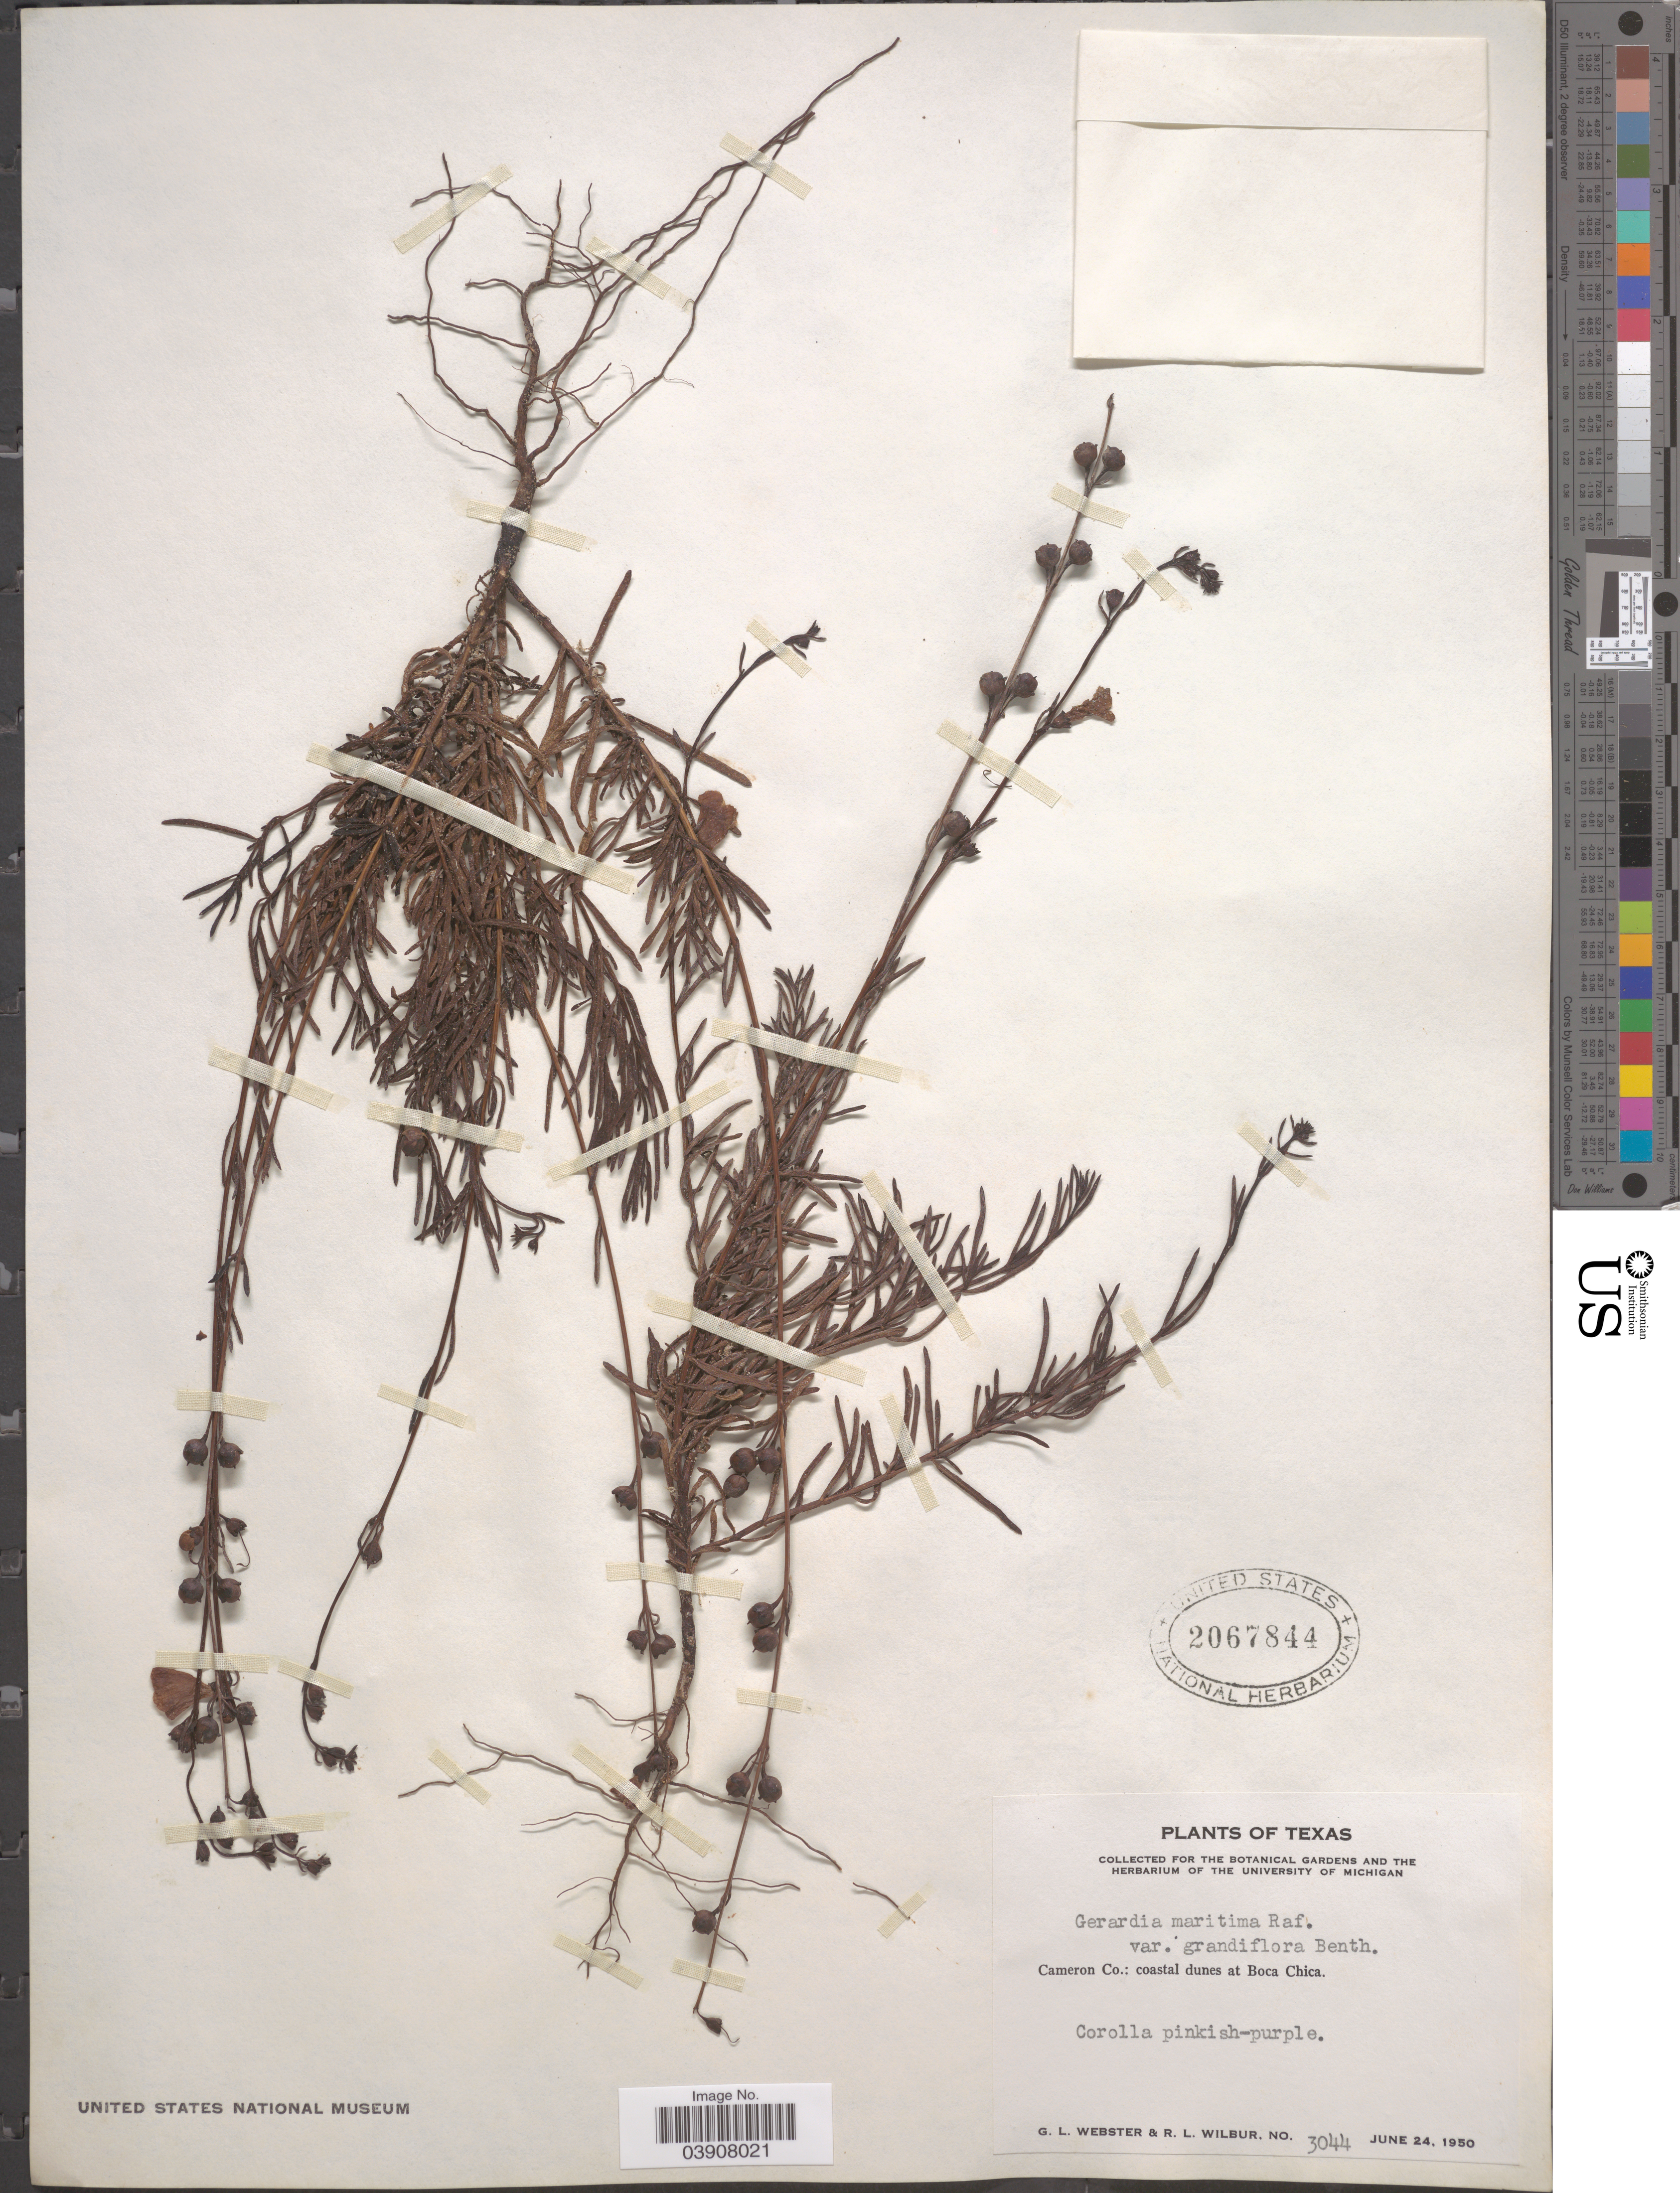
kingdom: Plantae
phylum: Tracheophyta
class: Magnoliopsida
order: Lamiales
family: Orobanchaceae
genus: Agalinis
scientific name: Agalinis maritima var. grandiflora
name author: (Benth.) Pennell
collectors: G. L. Webster & R. L. Wilbur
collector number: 3044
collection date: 1950-06-24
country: United States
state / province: Texas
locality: Cameron Co.: coastal dunes at Boca Chica.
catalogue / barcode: US 2067844